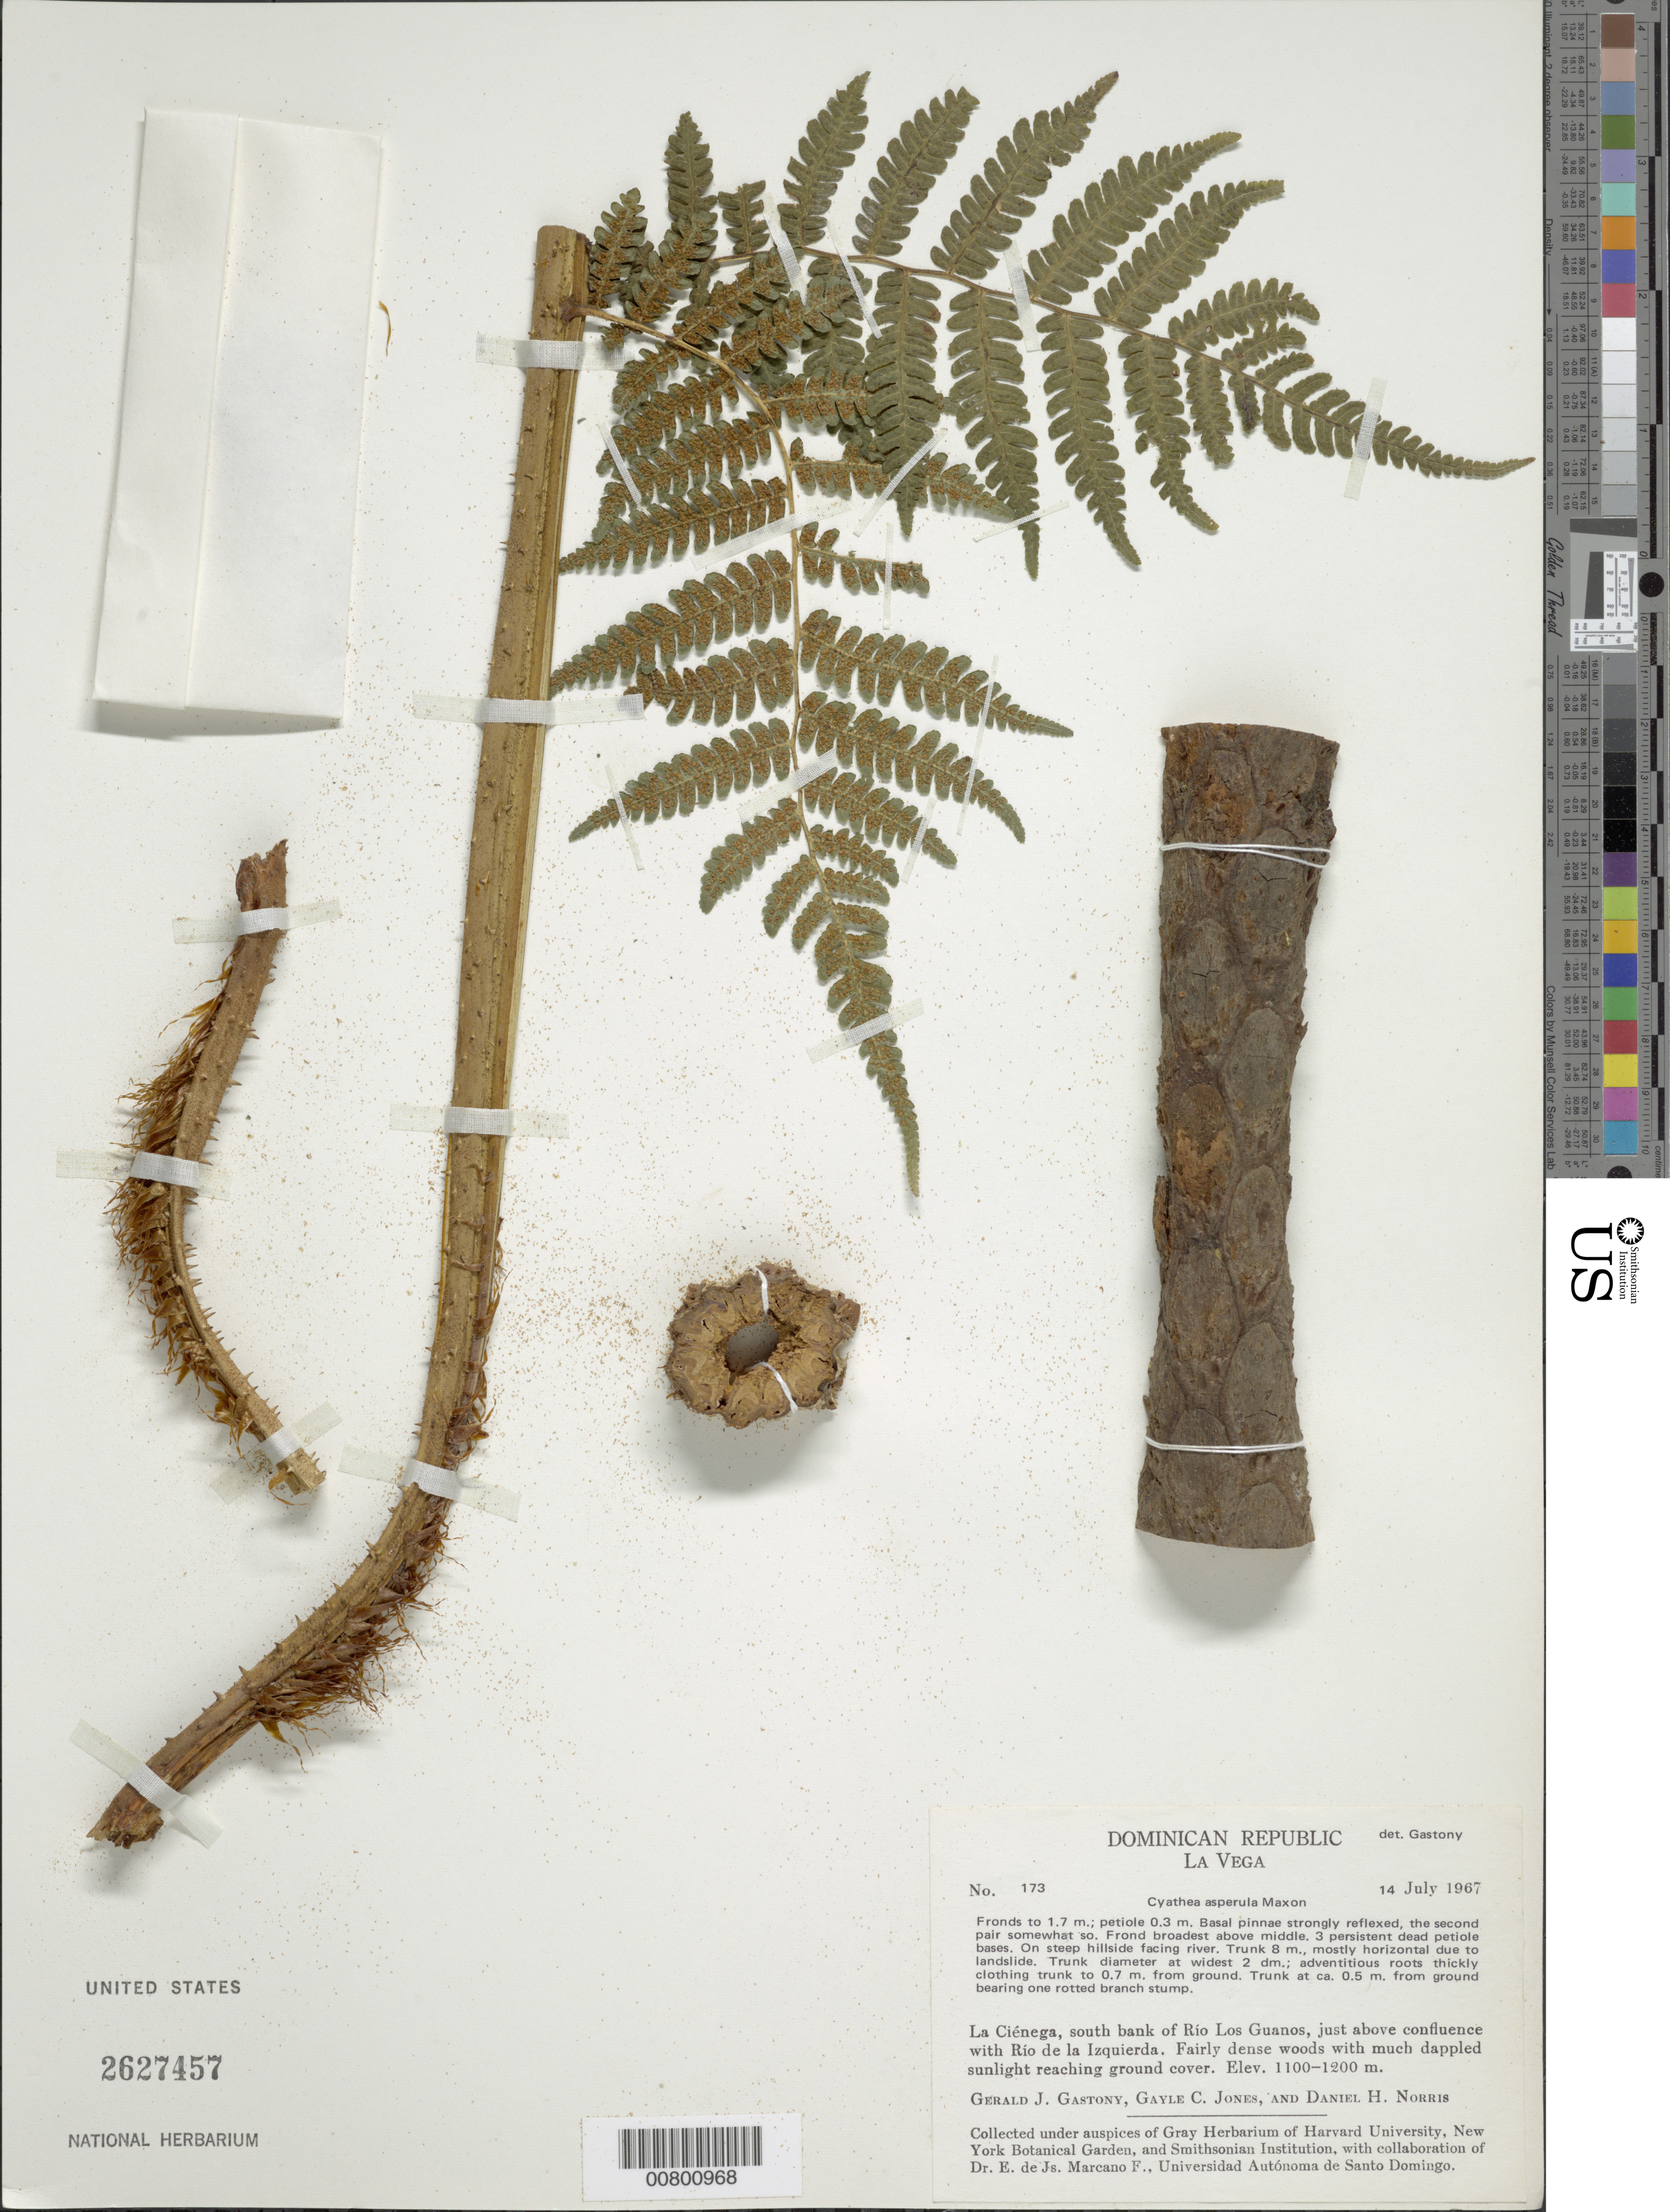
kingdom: Plantae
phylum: Tracheophyta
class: Polypodiopsida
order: Cyatheales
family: Cyatheaceae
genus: Cyathea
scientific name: Cyathea furfuracea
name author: Christ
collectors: G. Gastony, G. C. Jones & D. H. Norris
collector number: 173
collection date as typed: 14 Jul 1967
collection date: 1967-07-14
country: Dominican Republic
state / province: La Vega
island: Hispaniola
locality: La Ciénega, S bank of Río Los Guanos, above confluence with Río de la Izquierds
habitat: Fairly dense woods with much dappled sunlight reaching ground cover; on steep hillside facing river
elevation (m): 1100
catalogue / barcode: US 2627457